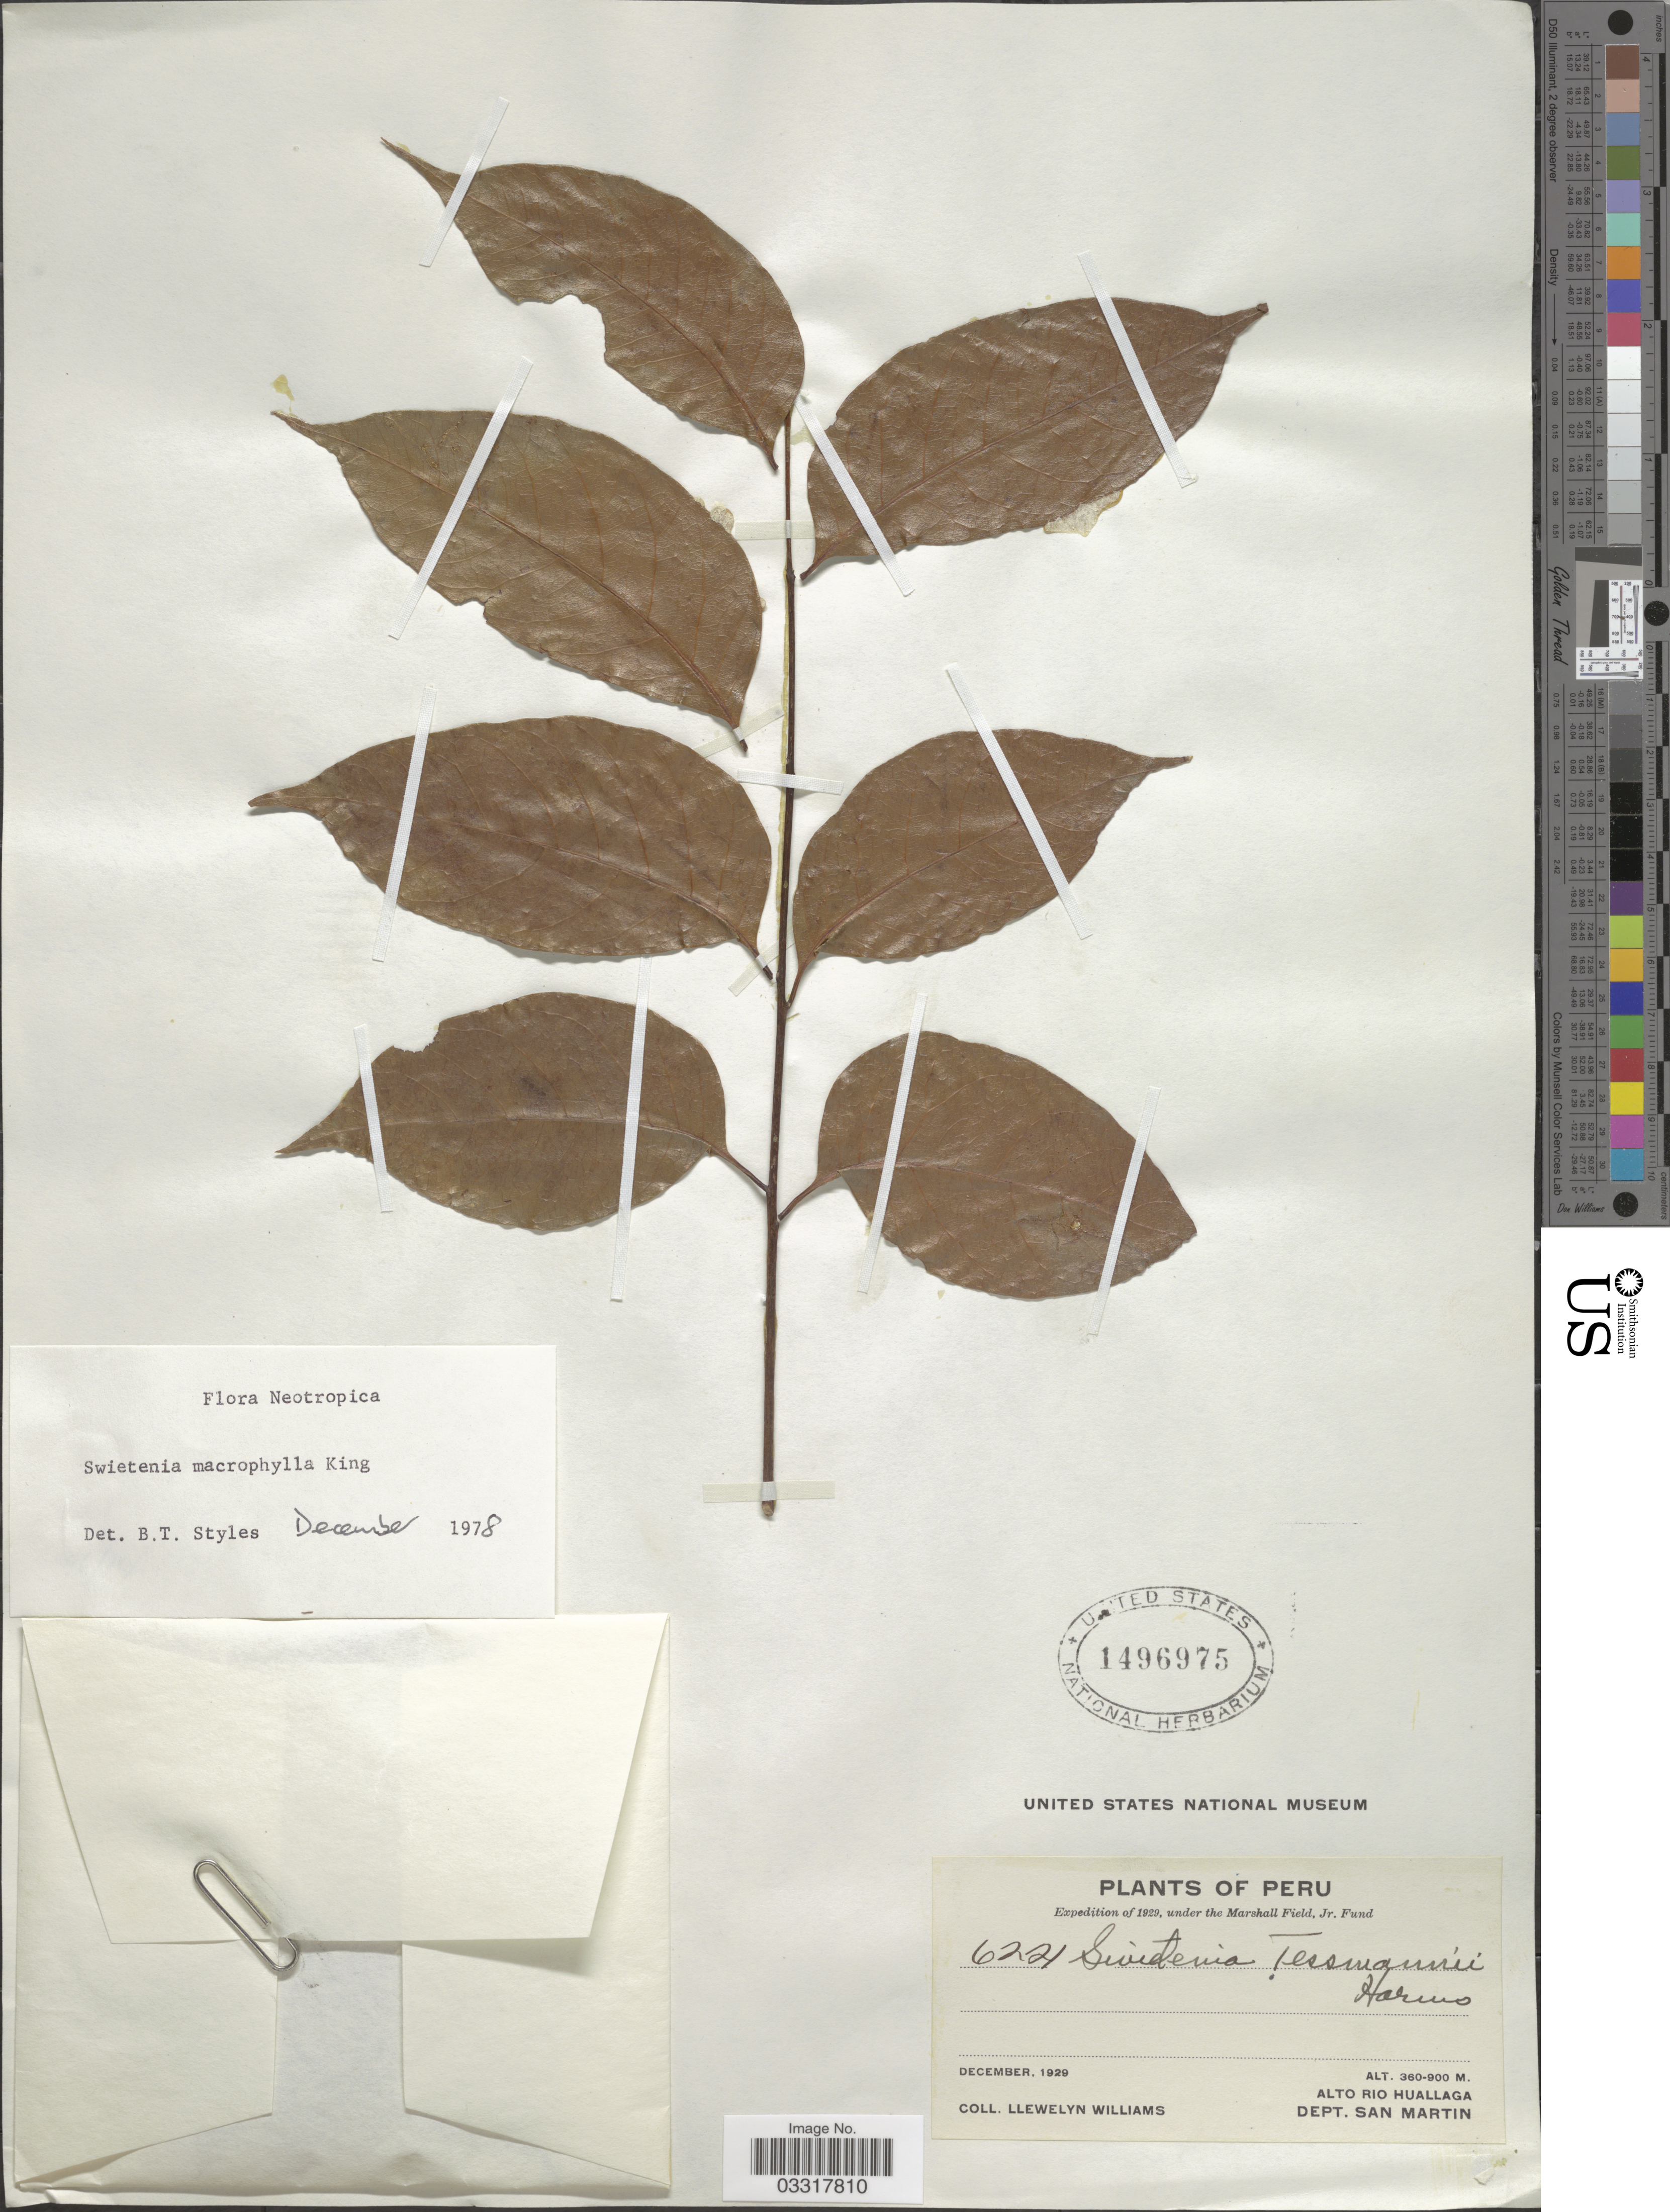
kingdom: Plantae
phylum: Tracheophyta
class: Magnoliopsida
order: Sapindales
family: Meliaceae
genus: Swietenia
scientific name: Swietenia macrophylla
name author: King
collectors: Ll. Williams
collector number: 6221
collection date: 1929-12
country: Peru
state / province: San Martín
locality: Alto Rio Huallaga. Dept. San Martin.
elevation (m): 360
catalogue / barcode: US 1496975